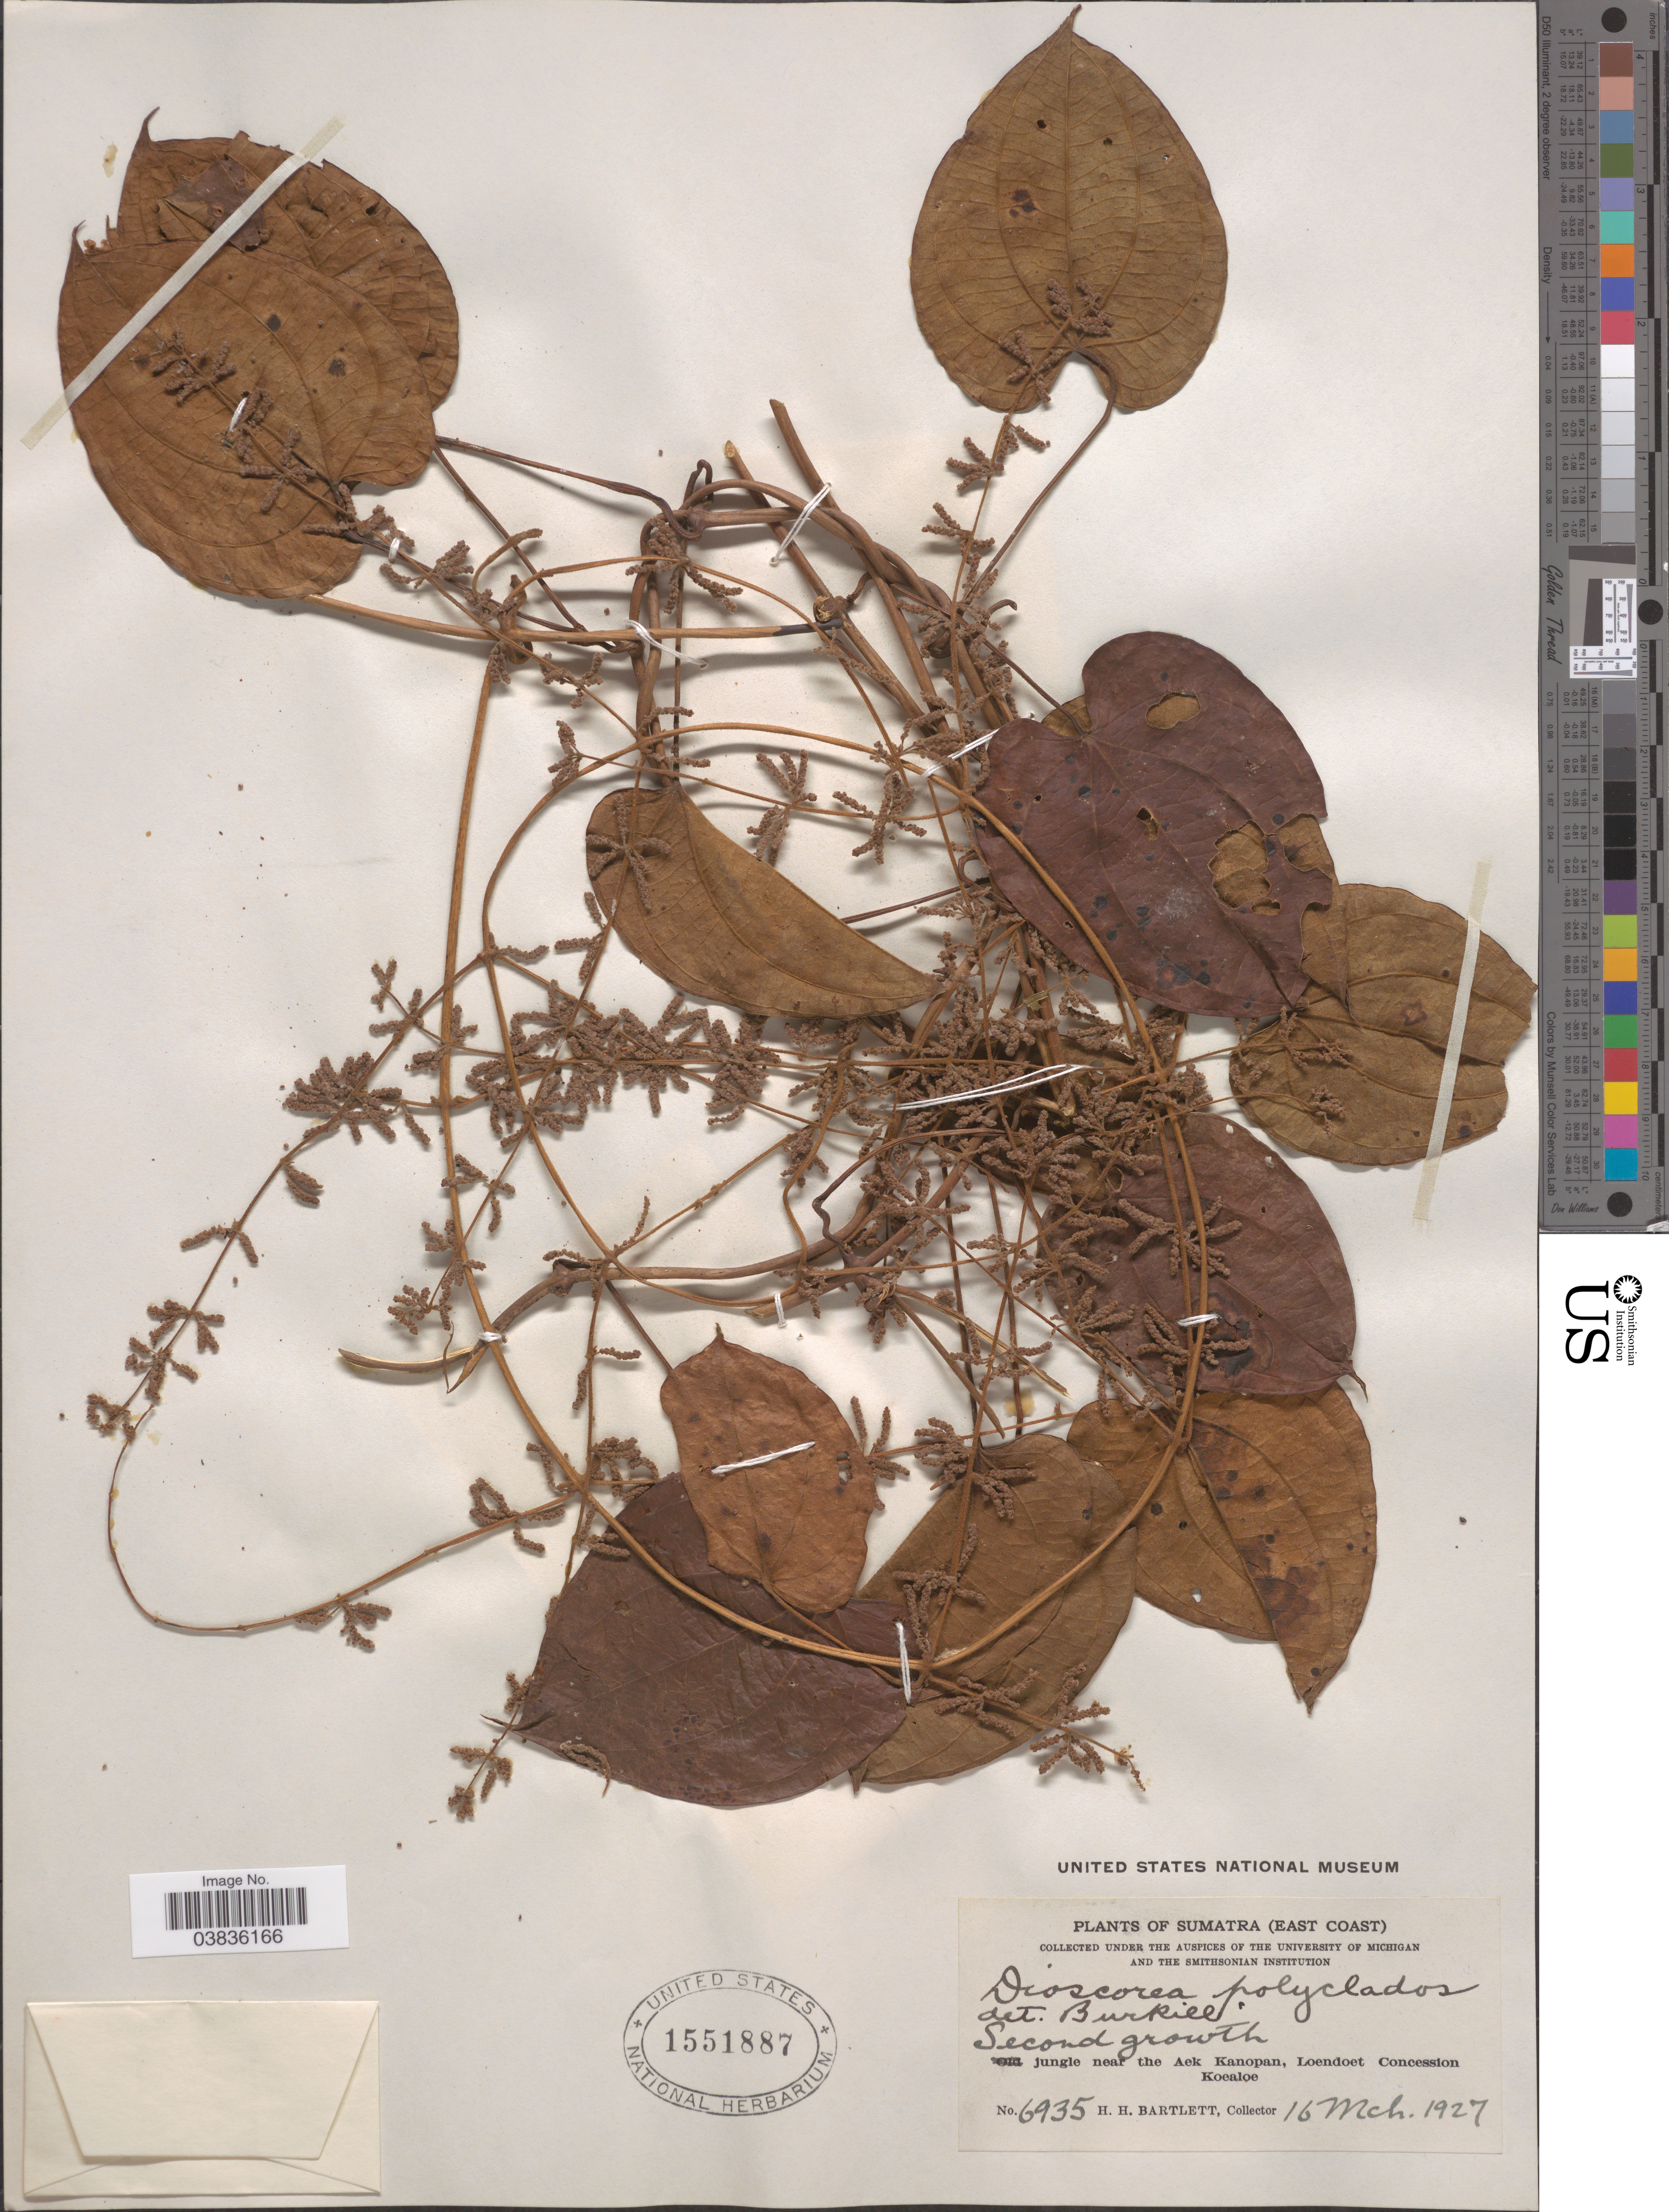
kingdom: Plantae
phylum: Tracheophyta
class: Liliopsida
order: Dioscoreales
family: Dioscoreaceae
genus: Dioscorea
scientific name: Dioscorea polyclados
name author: Hook. f.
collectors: H. H. Bartlett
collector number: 6935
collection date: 1927-03-16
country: Indonesia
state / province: Sumatra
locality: Sumatra (East Coast). Jungle near the Aek Kanopan, Loendoet Concession Koealoe.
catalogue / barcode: US 1551887